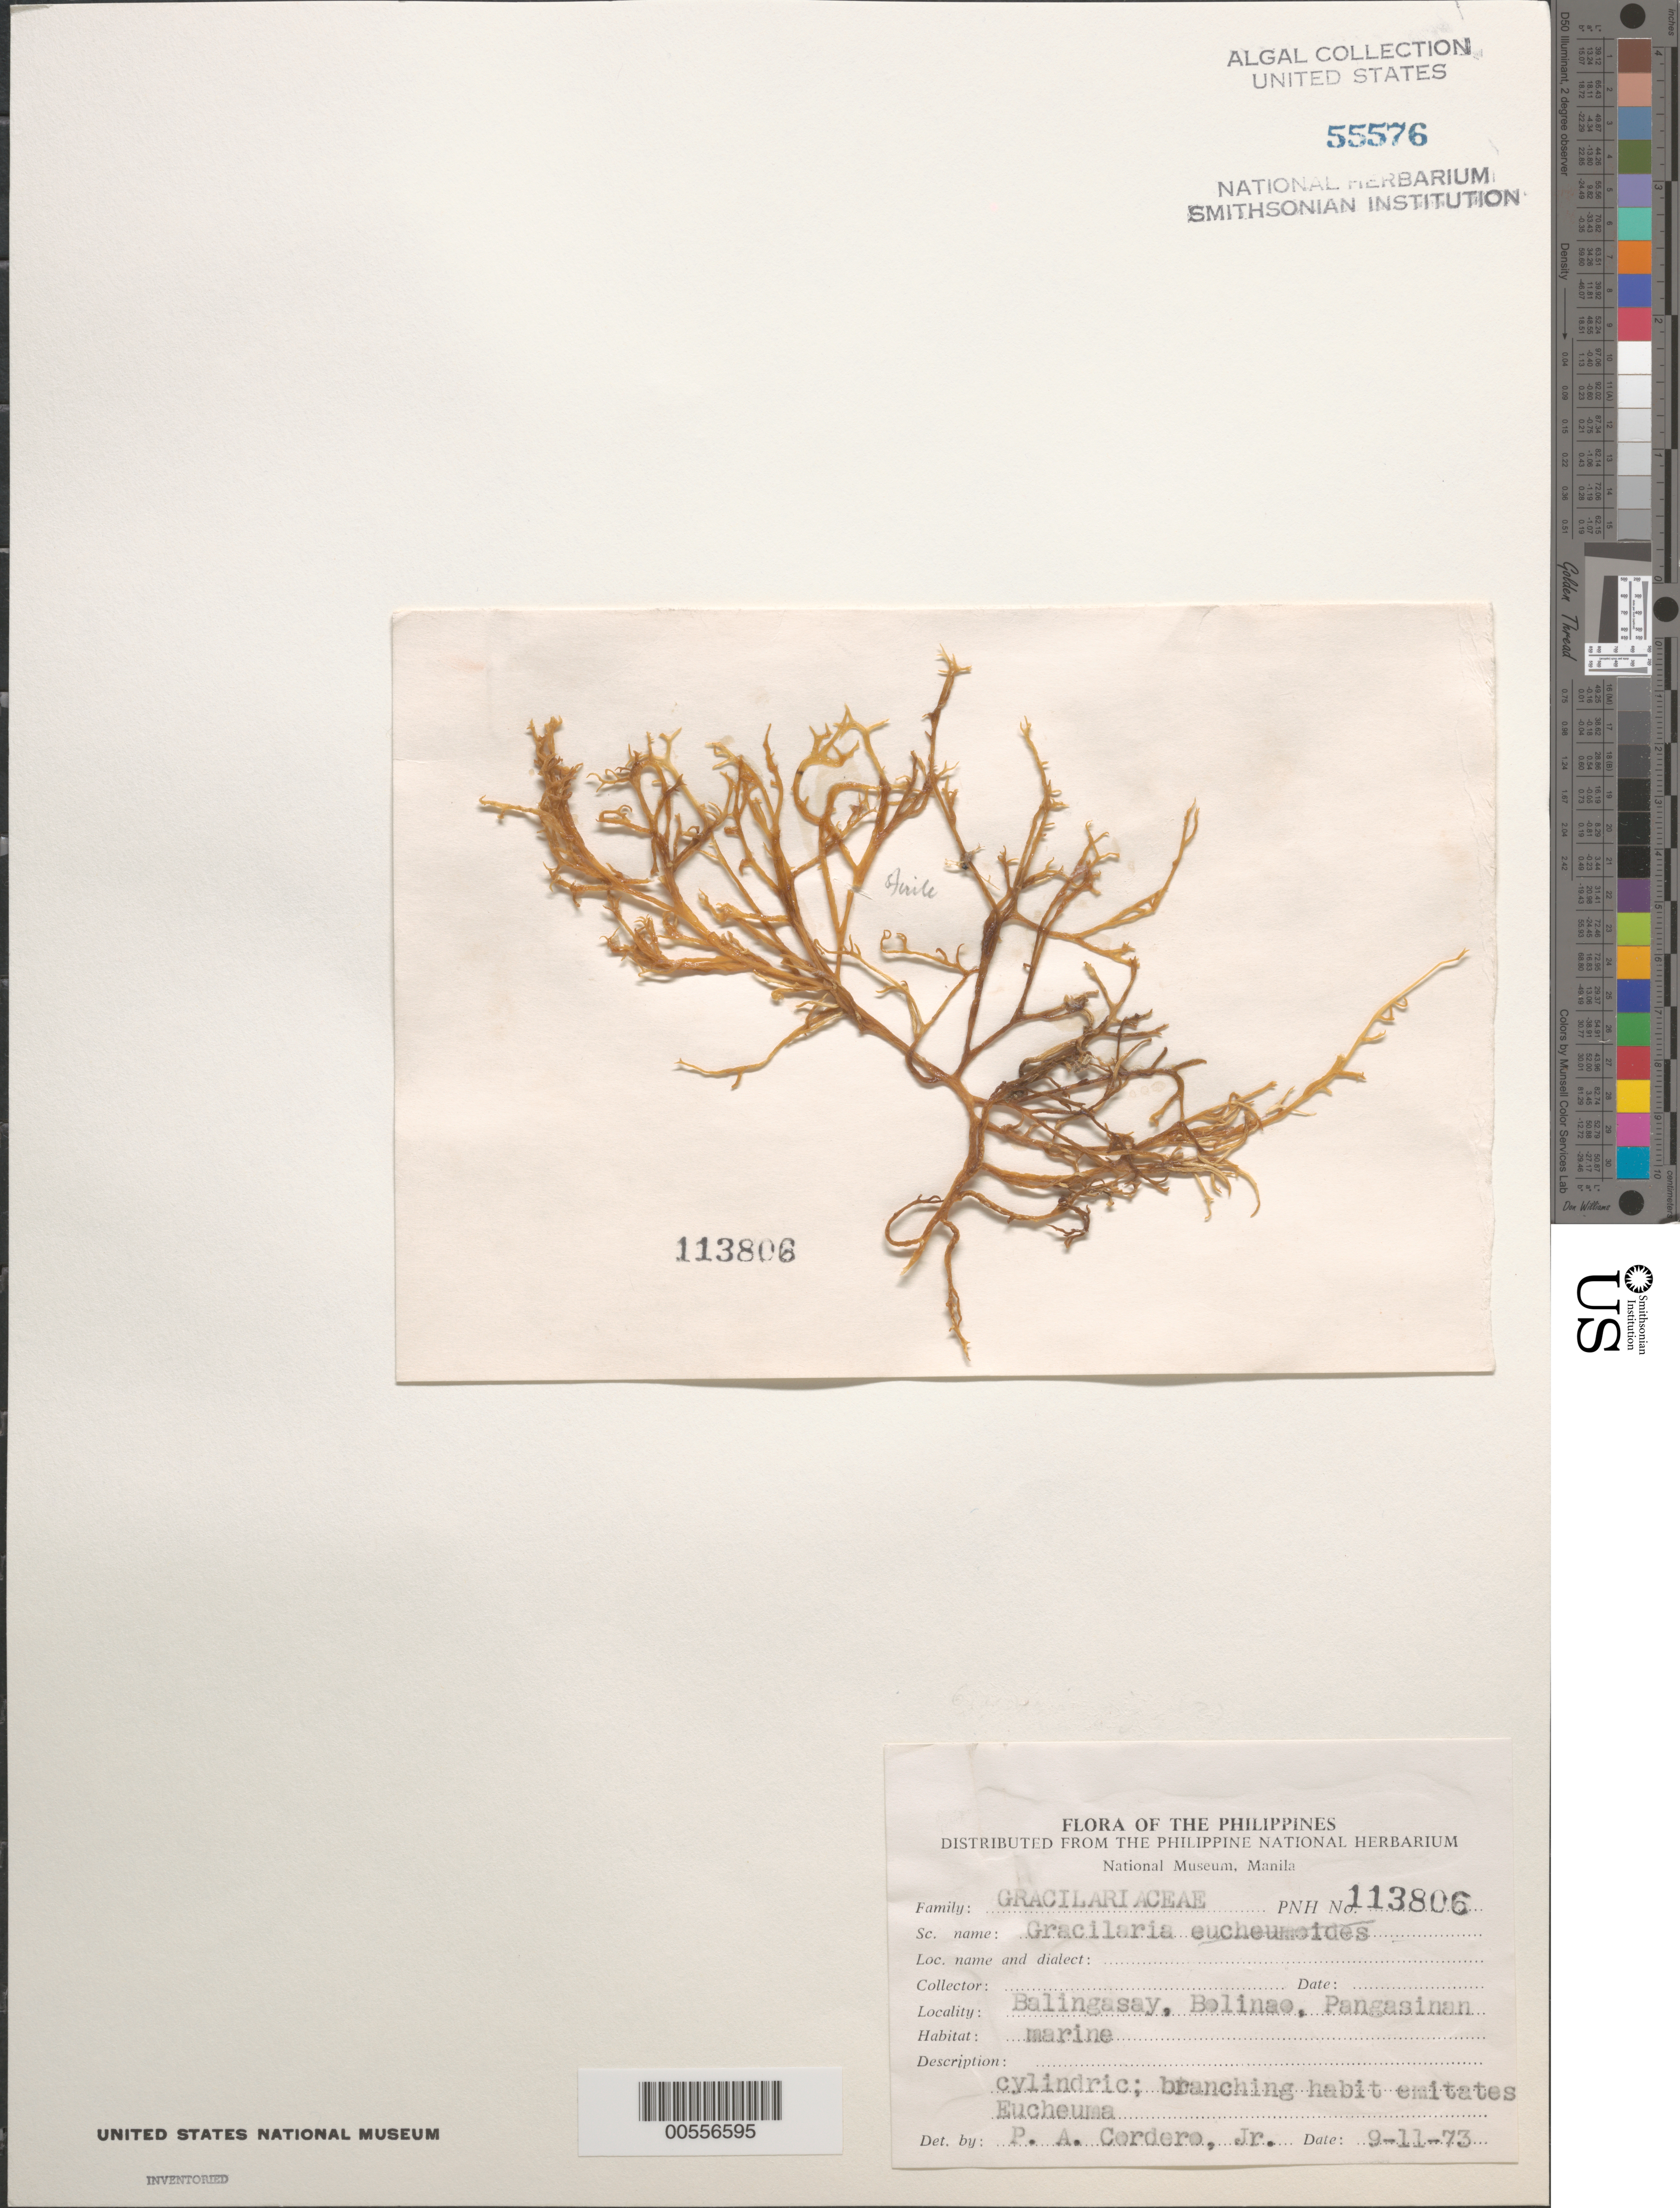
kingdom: Plantae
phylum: Rhodophyta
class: Florideophyceae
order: Gracilariales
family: Gracilariaceae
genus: Gracilaria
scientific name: Gracilaria eucheumioides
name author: Harv.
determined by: Cordero, P. A., Jr.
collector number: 113806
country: Philippines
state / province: Ilocos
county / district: Pangasinan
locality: Balingasay, bolinao, pangasinan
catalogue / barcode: US 55576